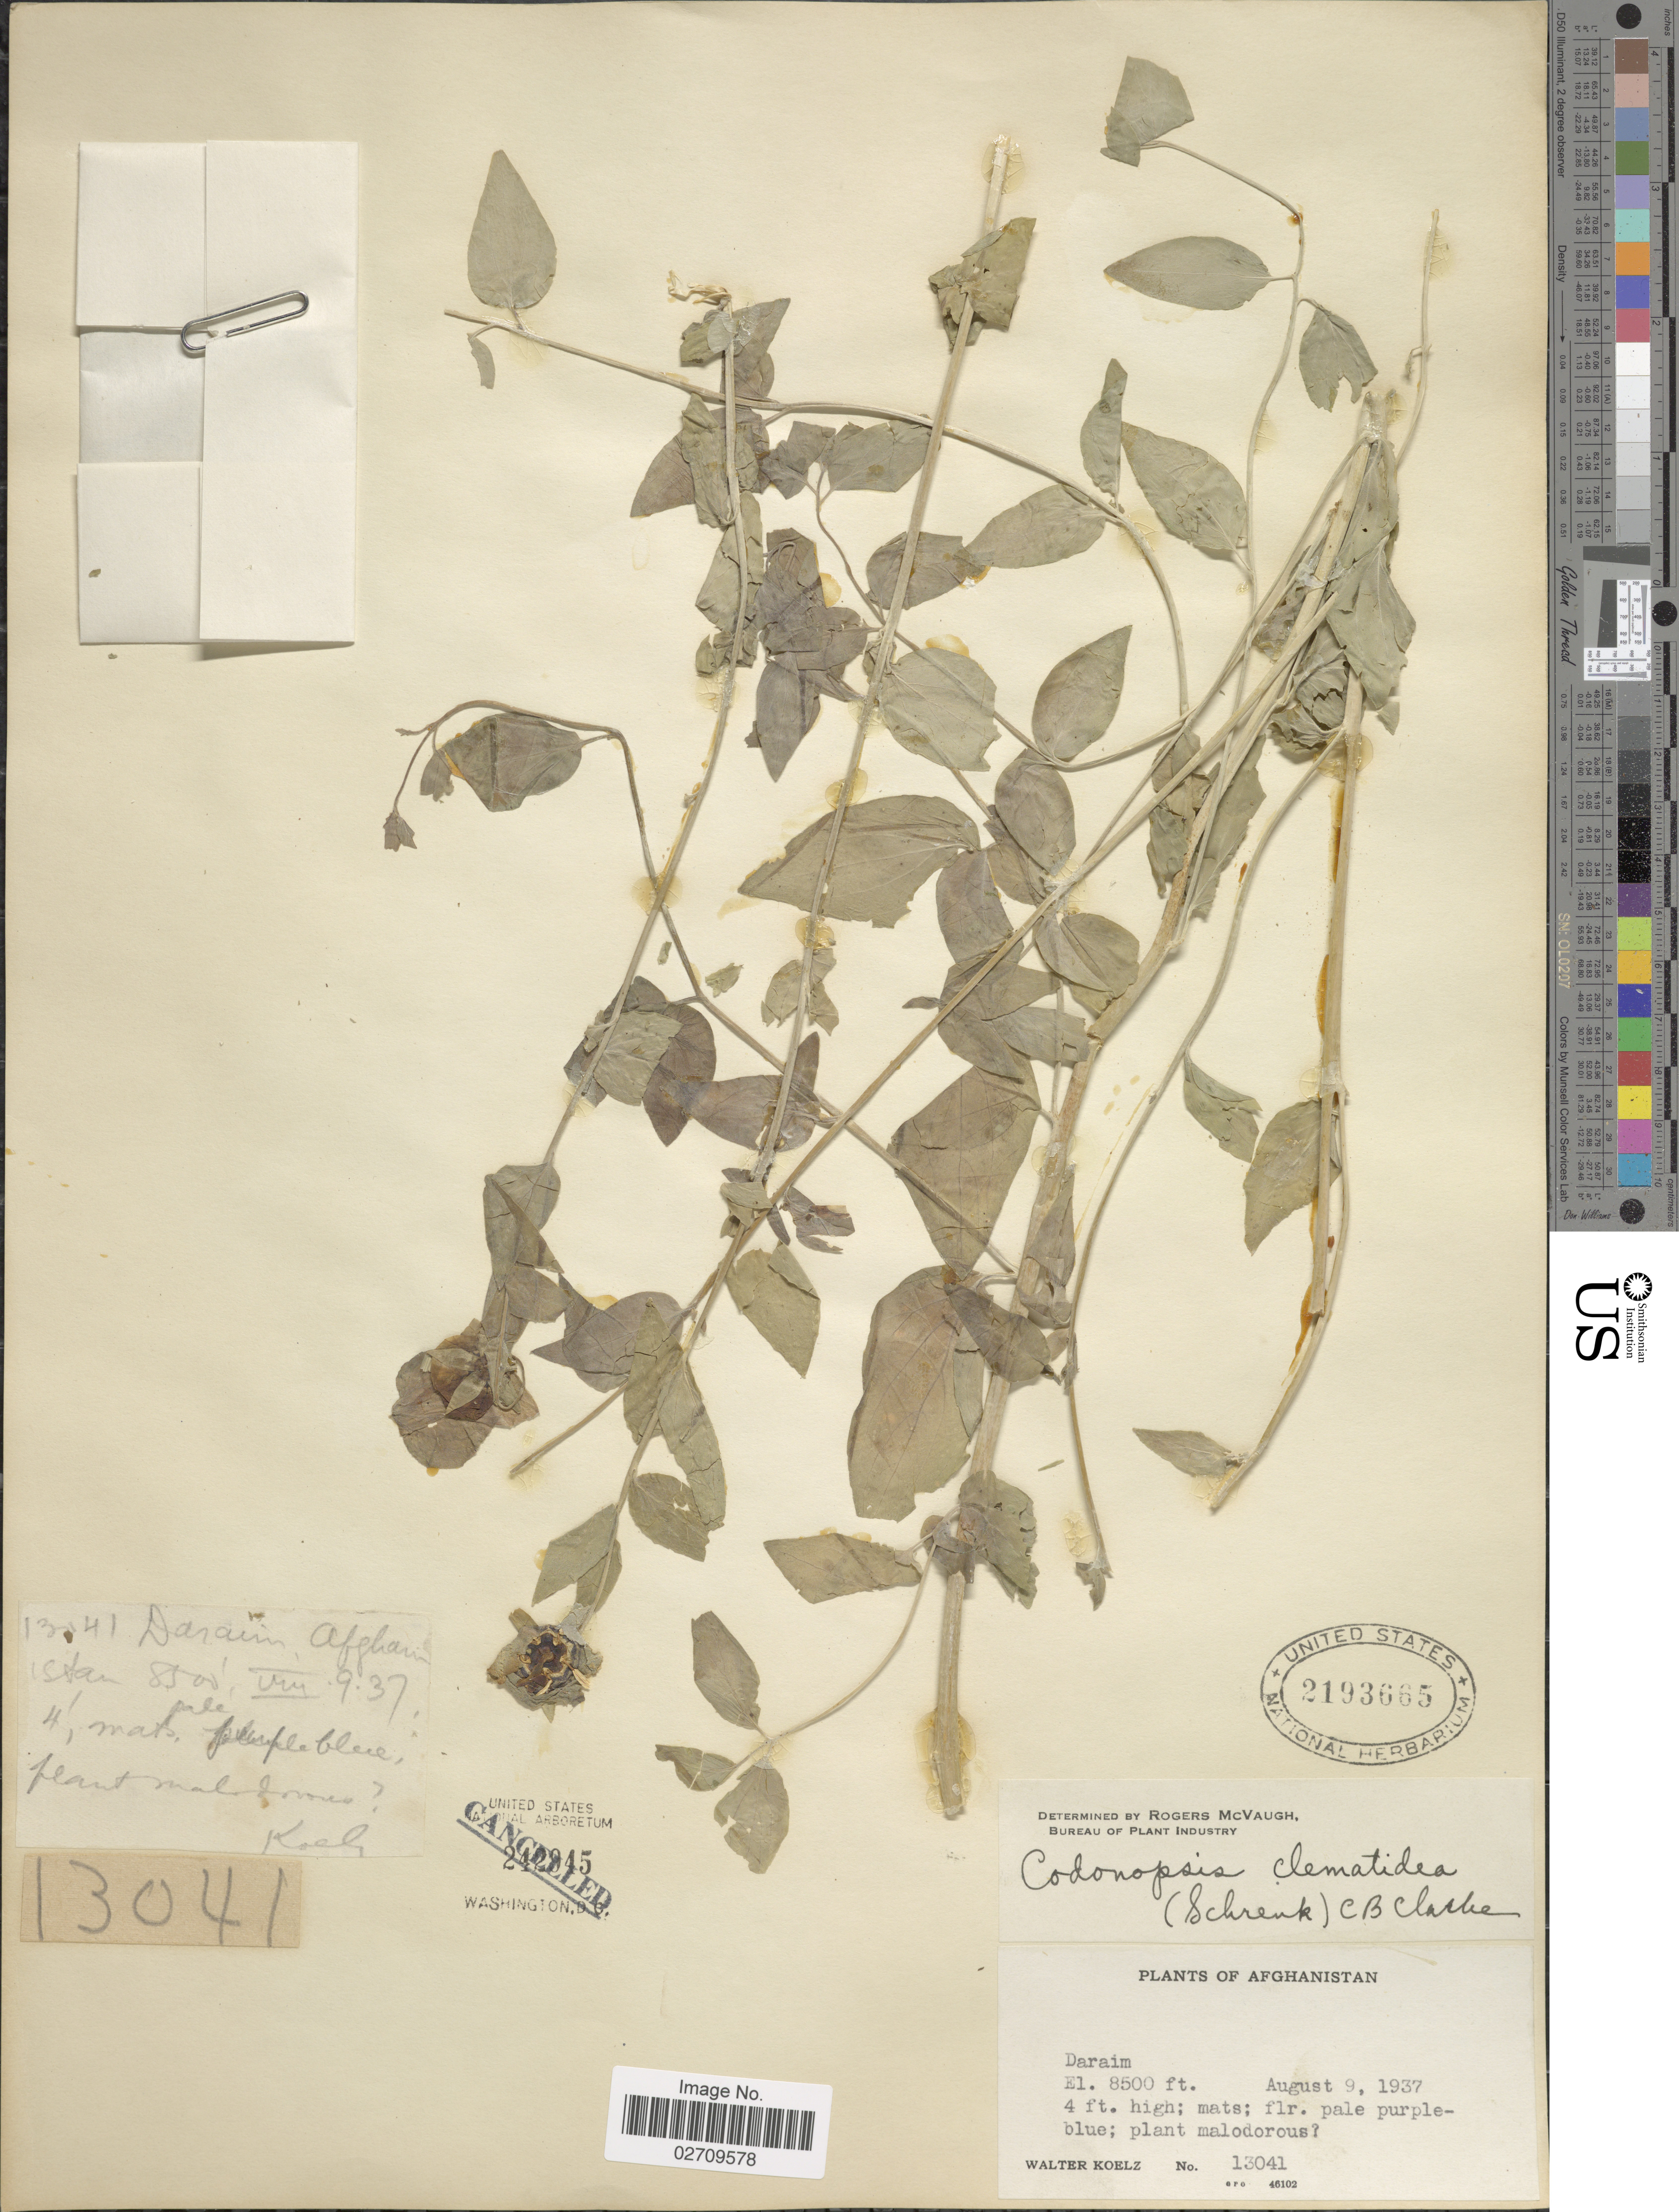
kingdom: Plantae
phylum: Tracheophyta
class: Magnoliopsida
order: Asterales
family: Campanulaceae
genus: Codonopsis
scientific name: Codonopsis clematidea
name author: (Schrenk) C.B. Clarke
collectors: W. N. Koelz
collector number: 13041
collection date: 1937-08-09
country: Afghanistan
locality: Daraim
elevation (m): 2591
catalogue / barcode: US 2193665